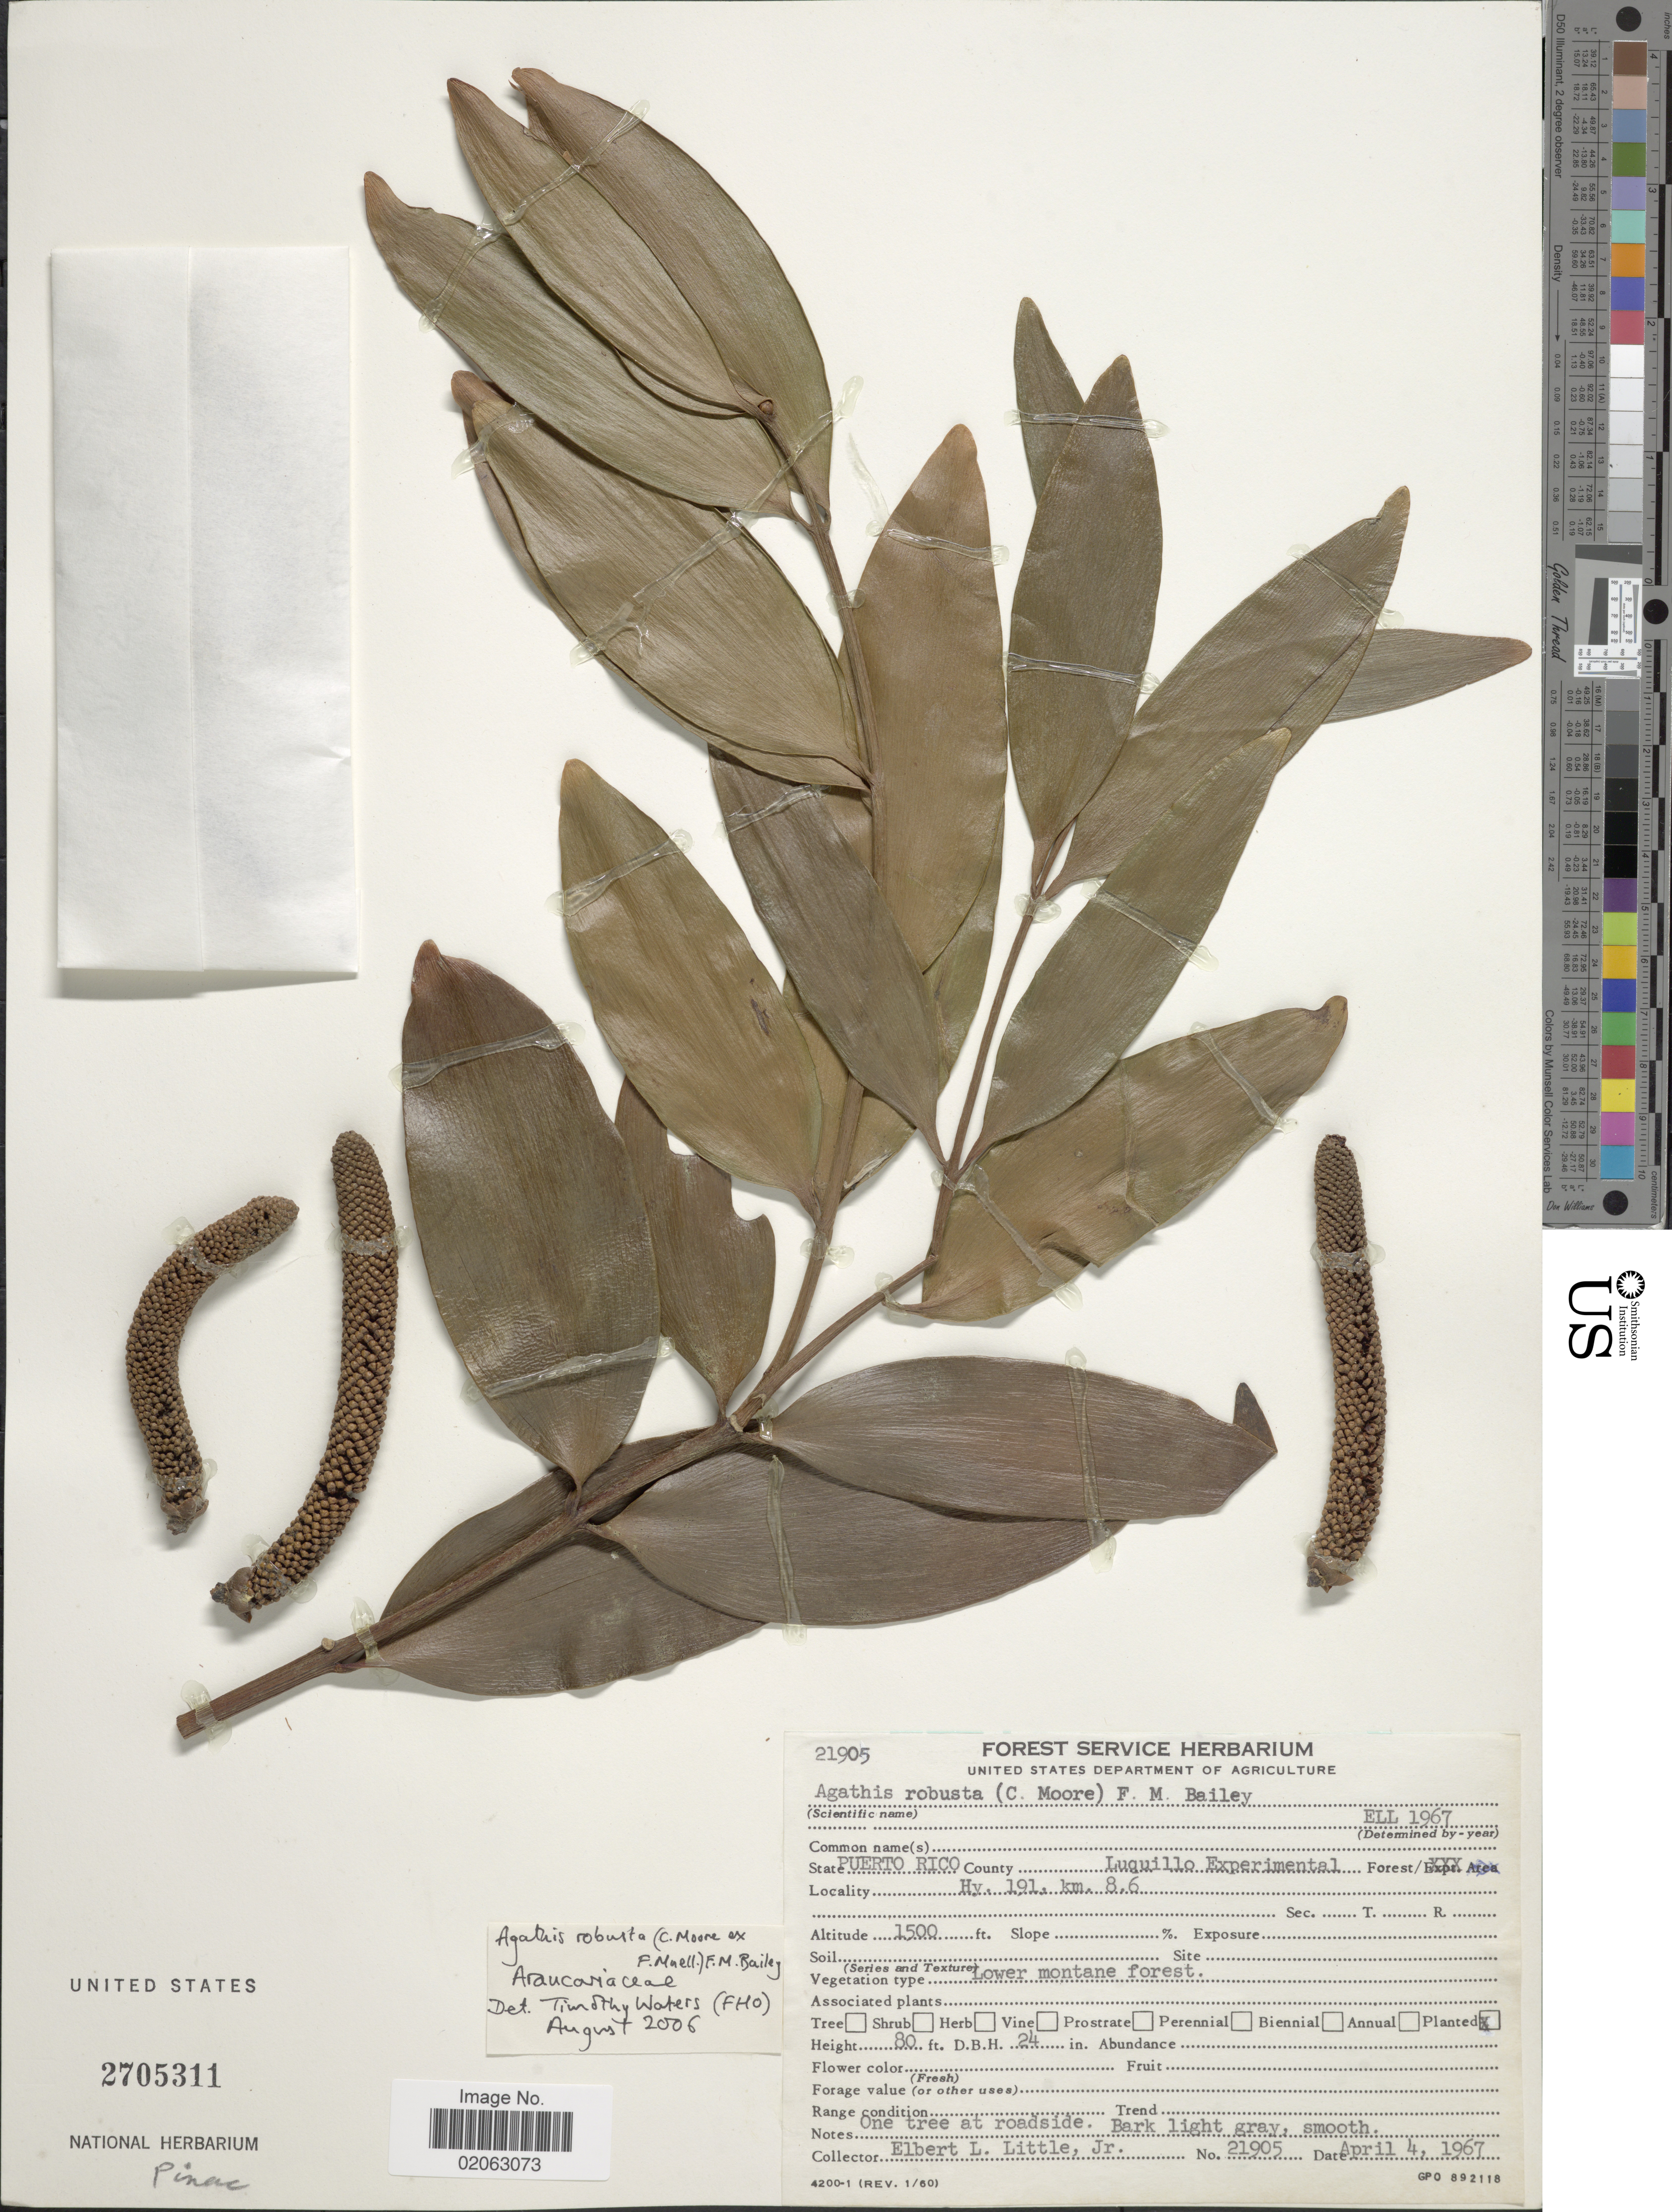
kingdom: Plantae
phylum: Tracheophyta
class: Pinopsida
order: Pinales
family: Araucariaceae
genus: Agathis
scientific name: Agathis sp.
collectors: E. L. Little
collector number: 21905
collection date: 1967-04-04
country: Puerto Rico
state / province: Luquillo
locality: Luquillo Experimental Forest, Hy. 191. km.8,6.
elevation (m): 457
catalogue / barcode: US 2705311